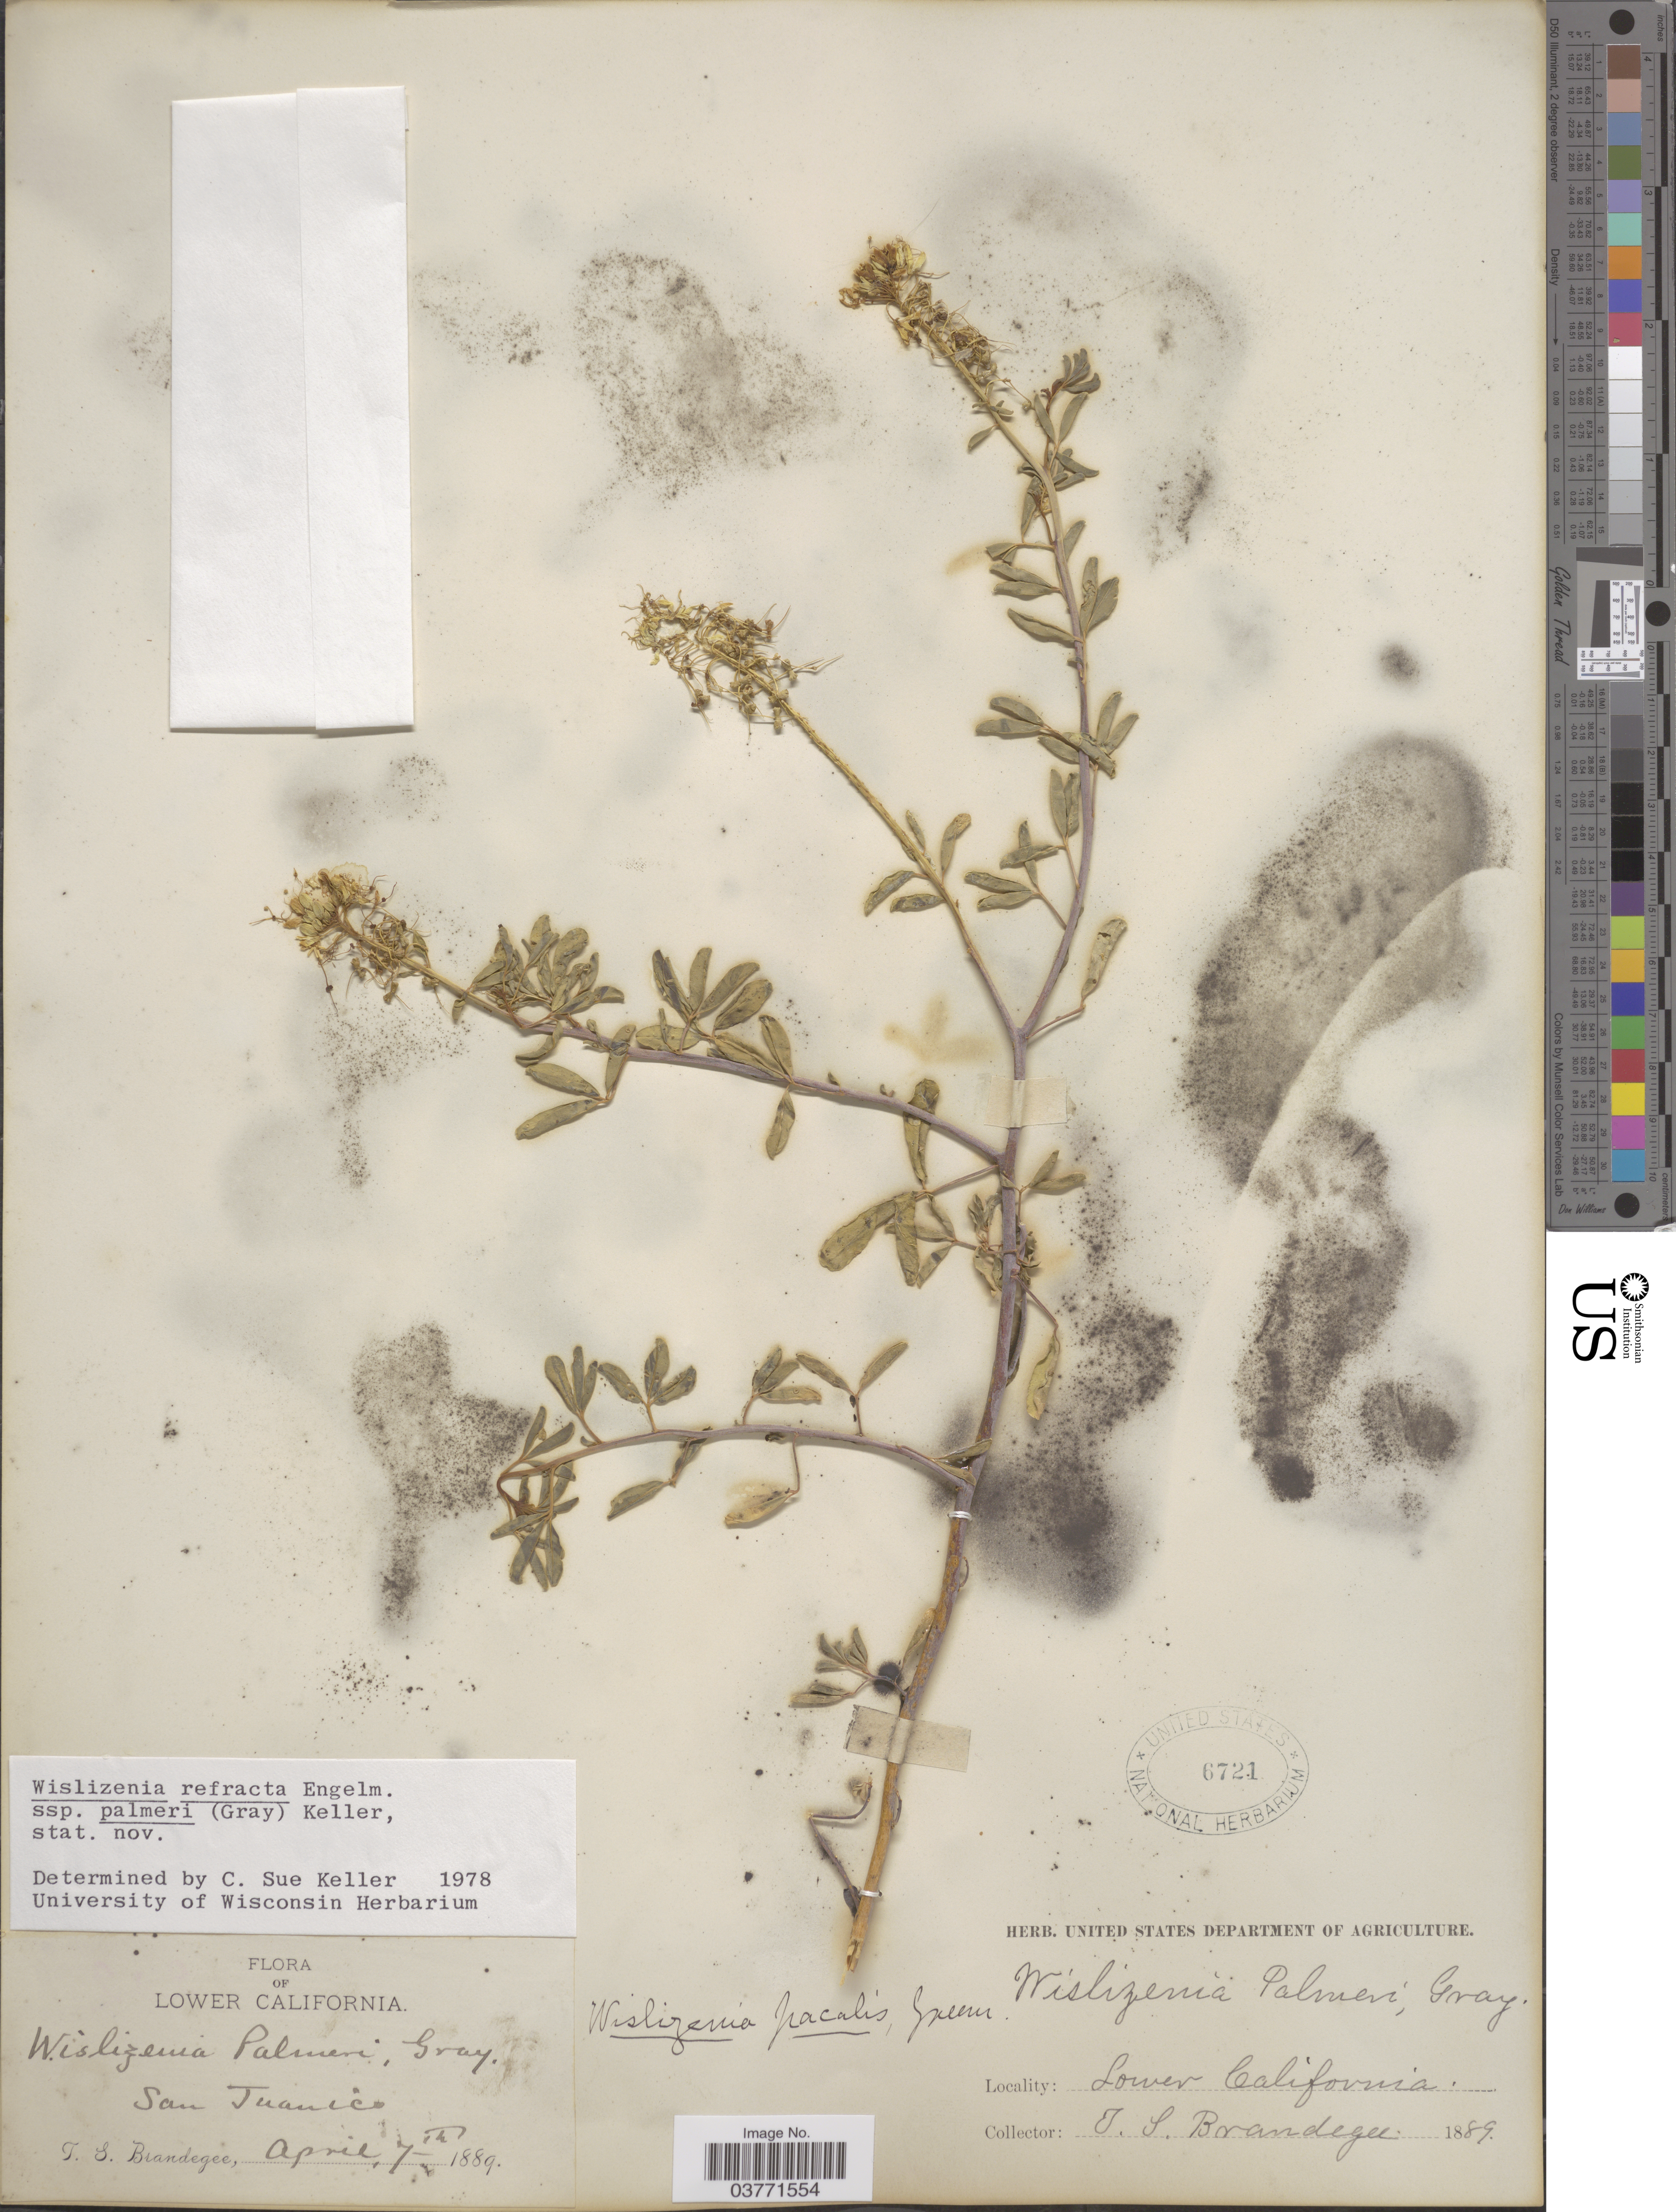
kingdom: Plantae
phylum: Tracheophyta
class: Magnoliopsida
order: Brassicales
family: Cleomaceae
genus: Cleomella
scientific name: Cleomella palmeri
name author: (A. Gray) J.C. Hall & Roalson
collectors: T. S. Brandegee (herbarium)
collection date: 1889-04-07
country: Mexico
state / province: Baja California Sur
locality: Lower California. San Juanico.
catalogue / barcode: US 6721